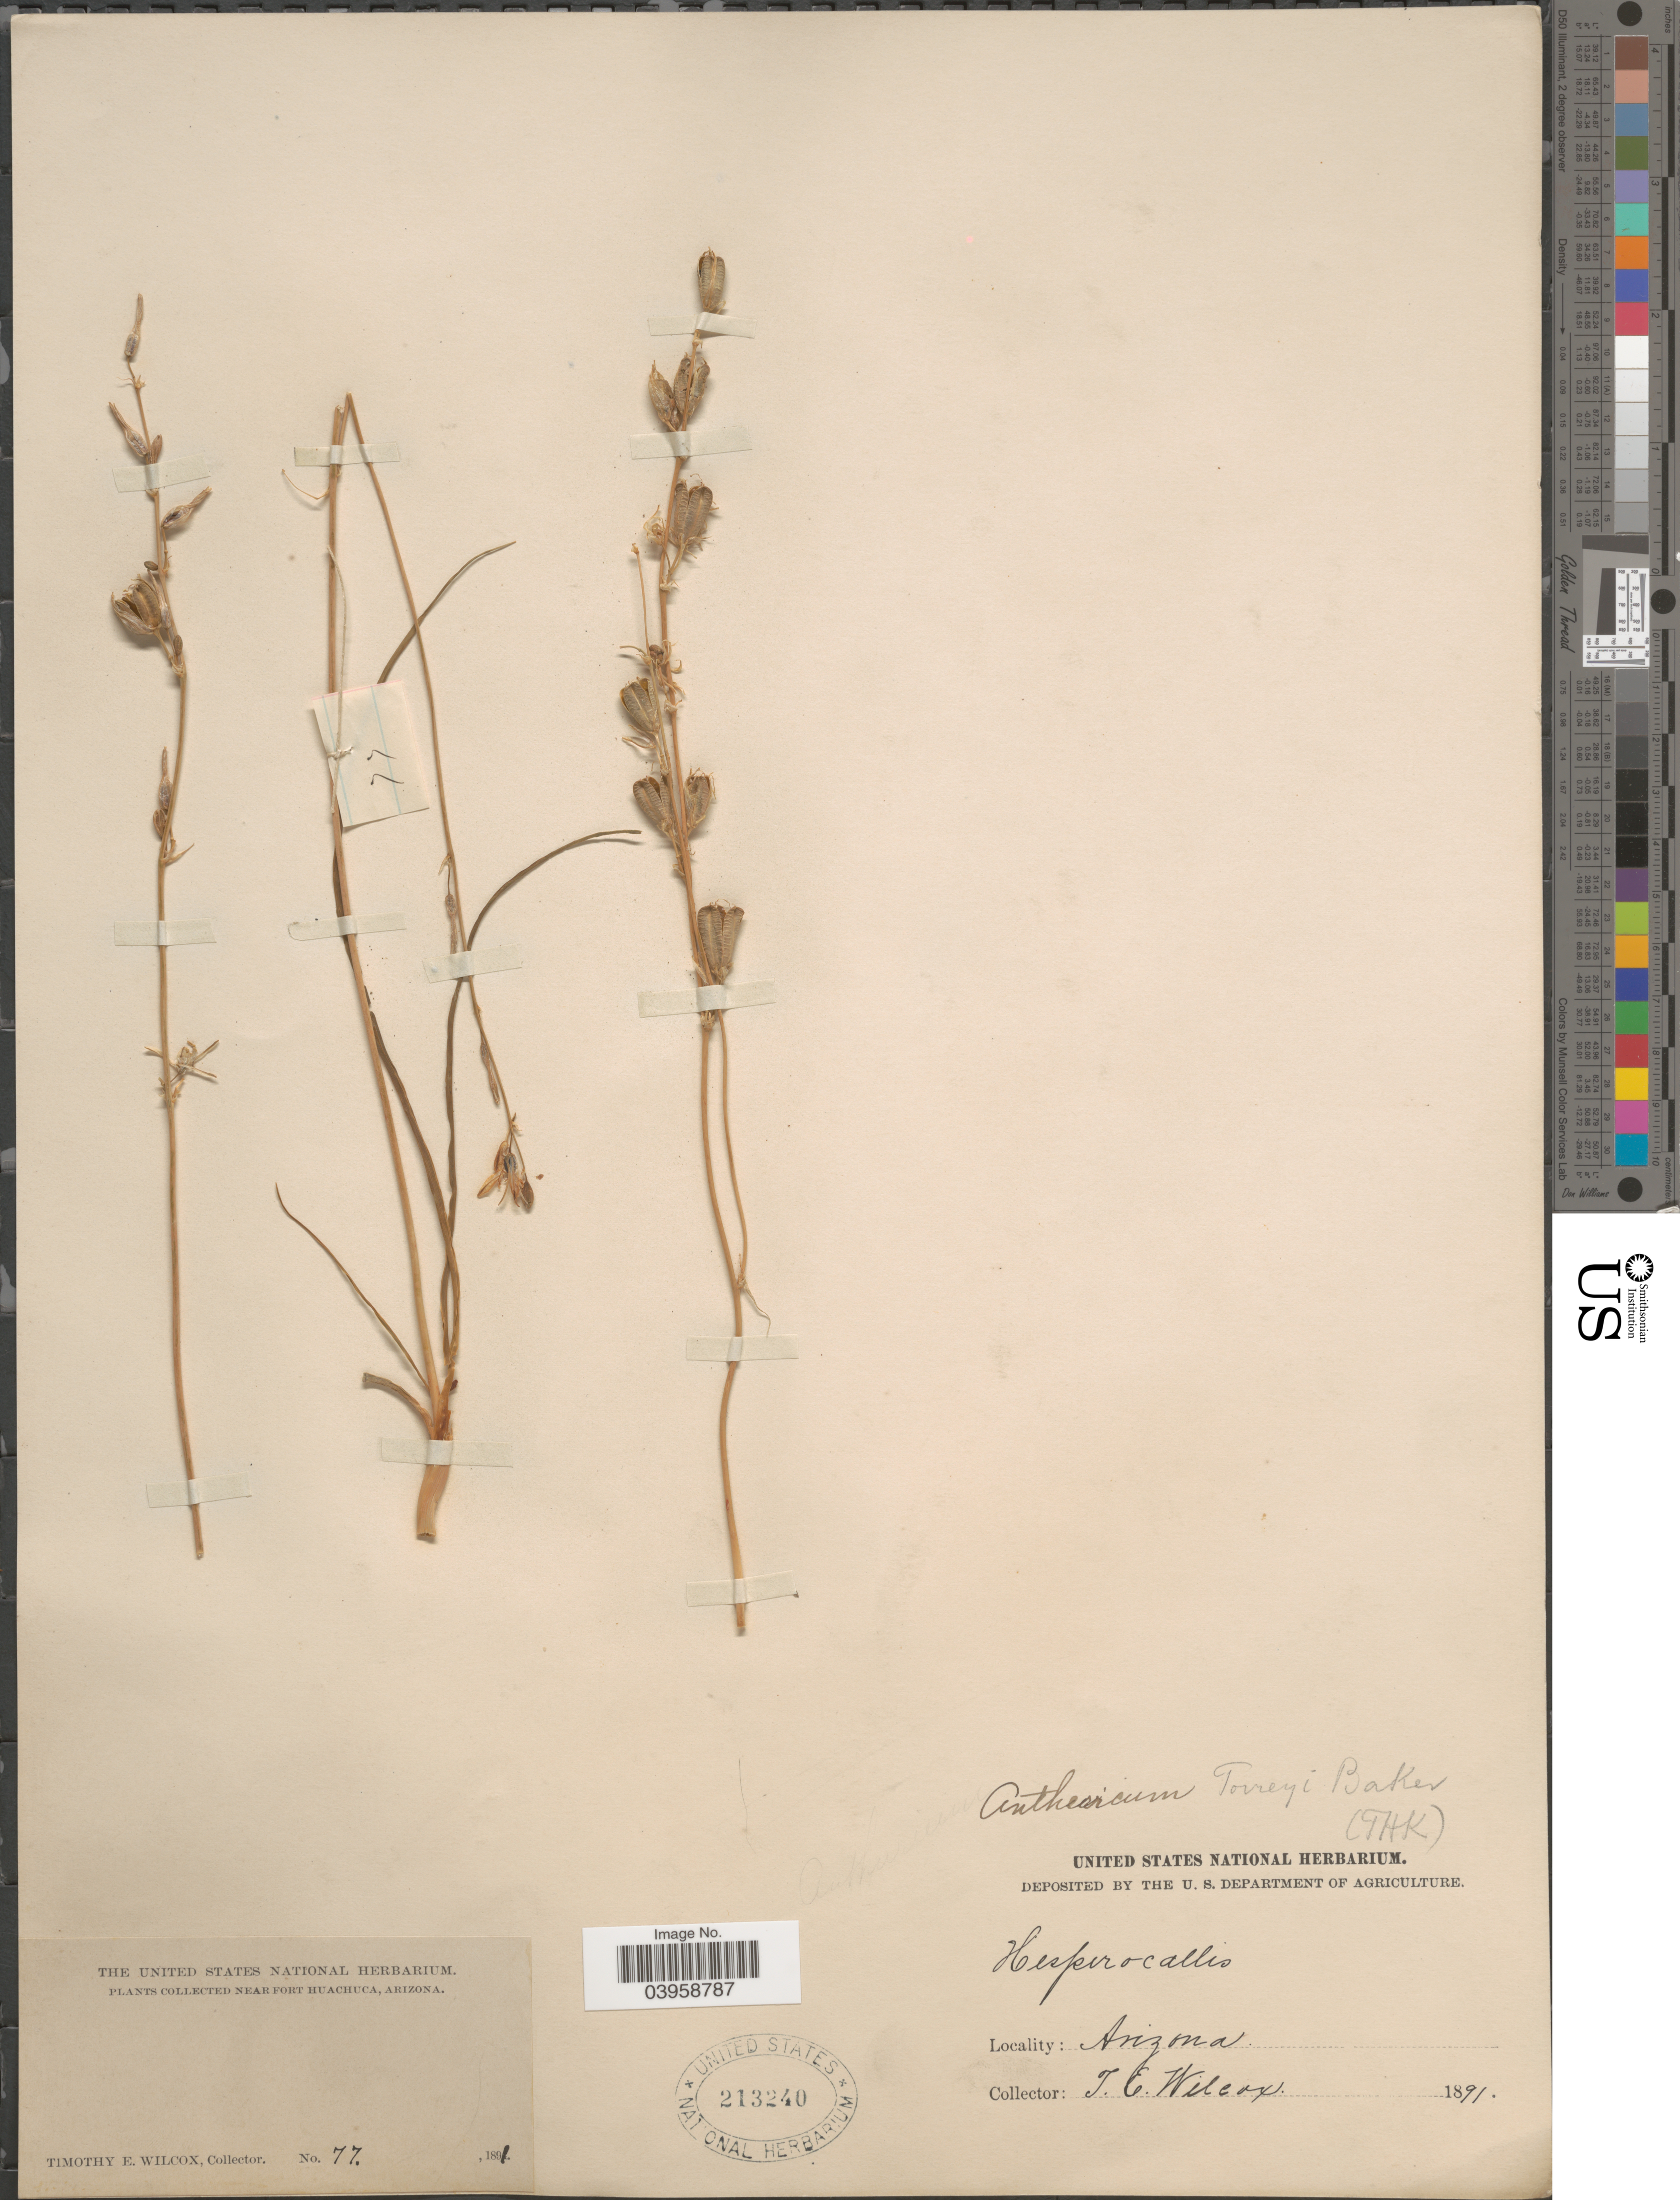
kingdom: Plantae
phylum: Tracheophyta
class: Liliopsida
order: Asparagales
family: Asparagaceae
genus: Anthericum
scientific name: Anthericum torreyi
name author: Baker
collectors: T. E. Wilcox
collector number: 77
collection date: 1891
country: United States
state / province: Arizona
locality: Near Fort Huachuca.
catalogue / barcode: US 213240